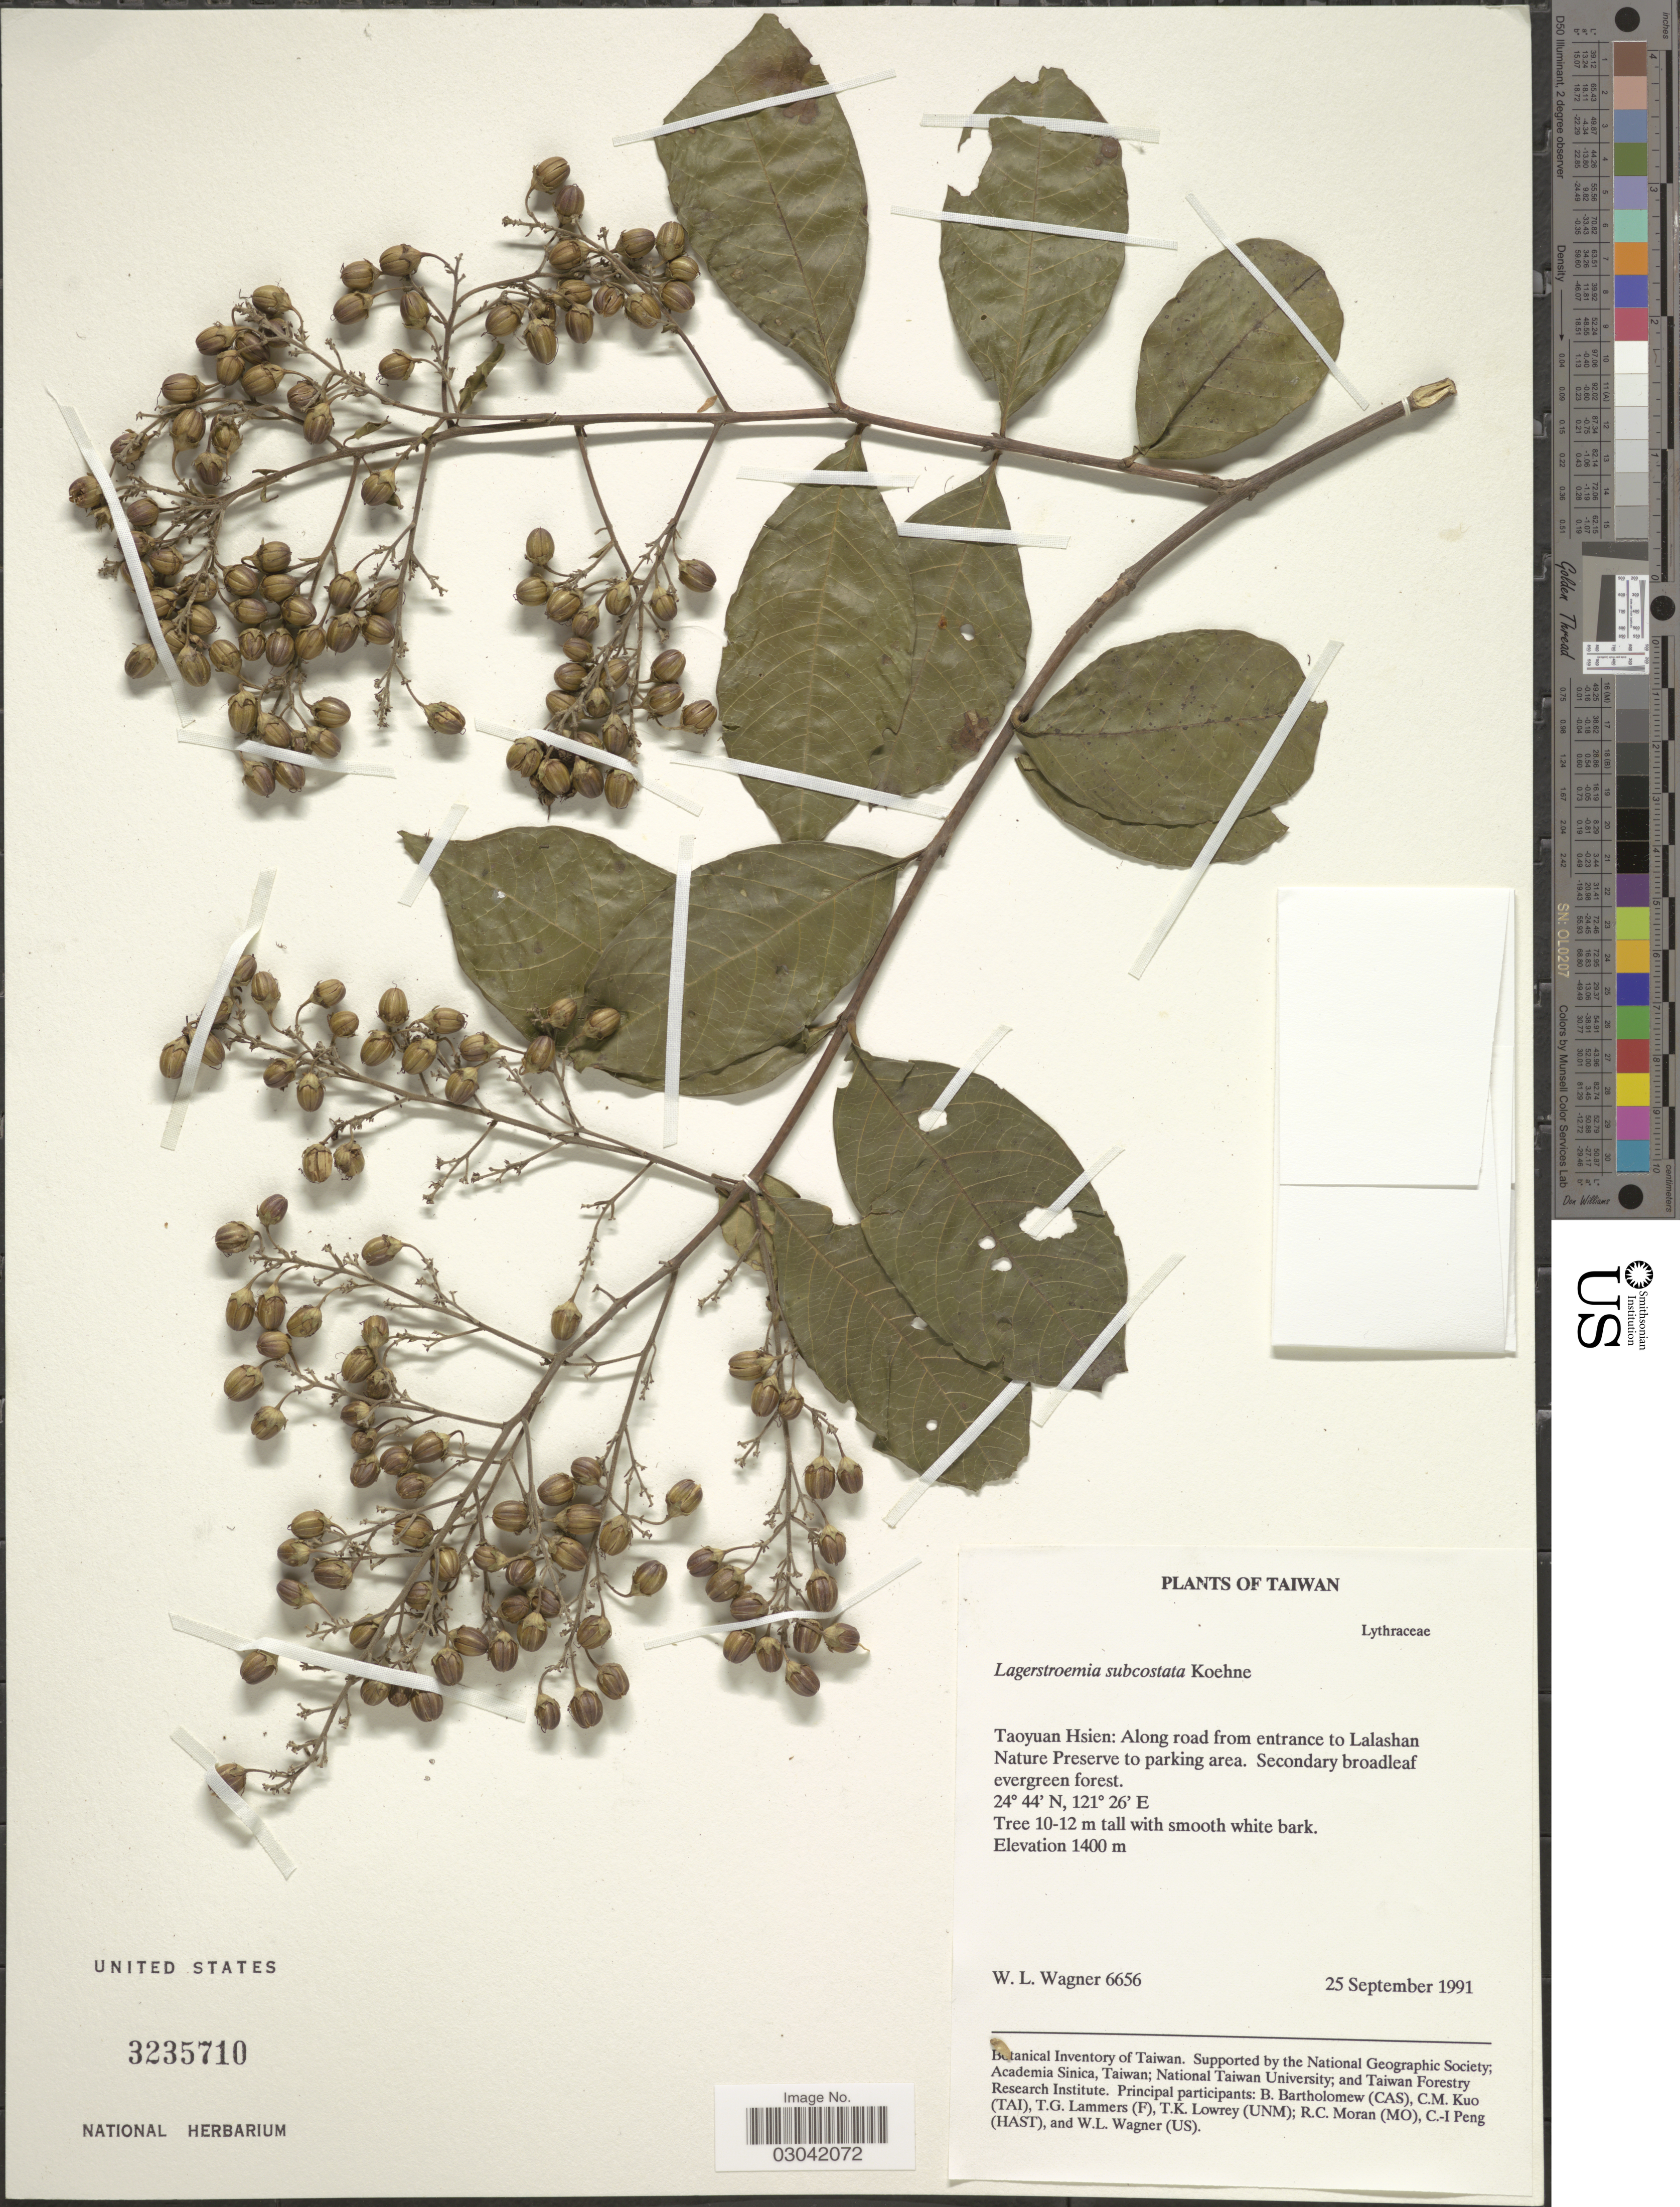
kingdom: Plantae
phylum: Tracheophyta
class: Magnoliopsida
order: Myrtales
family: Lythraceae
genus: Lagerstroemia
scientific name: Lagerstroemia subcostata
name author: Koehne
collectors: W. L. Wagner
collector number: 6656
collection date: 1991-09-25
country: Taiwan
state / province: Taoyuan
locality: Taoyuan Hsien: Along road from entrance to Lalashan Nature Preserve to parking area.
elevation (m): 1400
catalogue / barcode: US 3235710